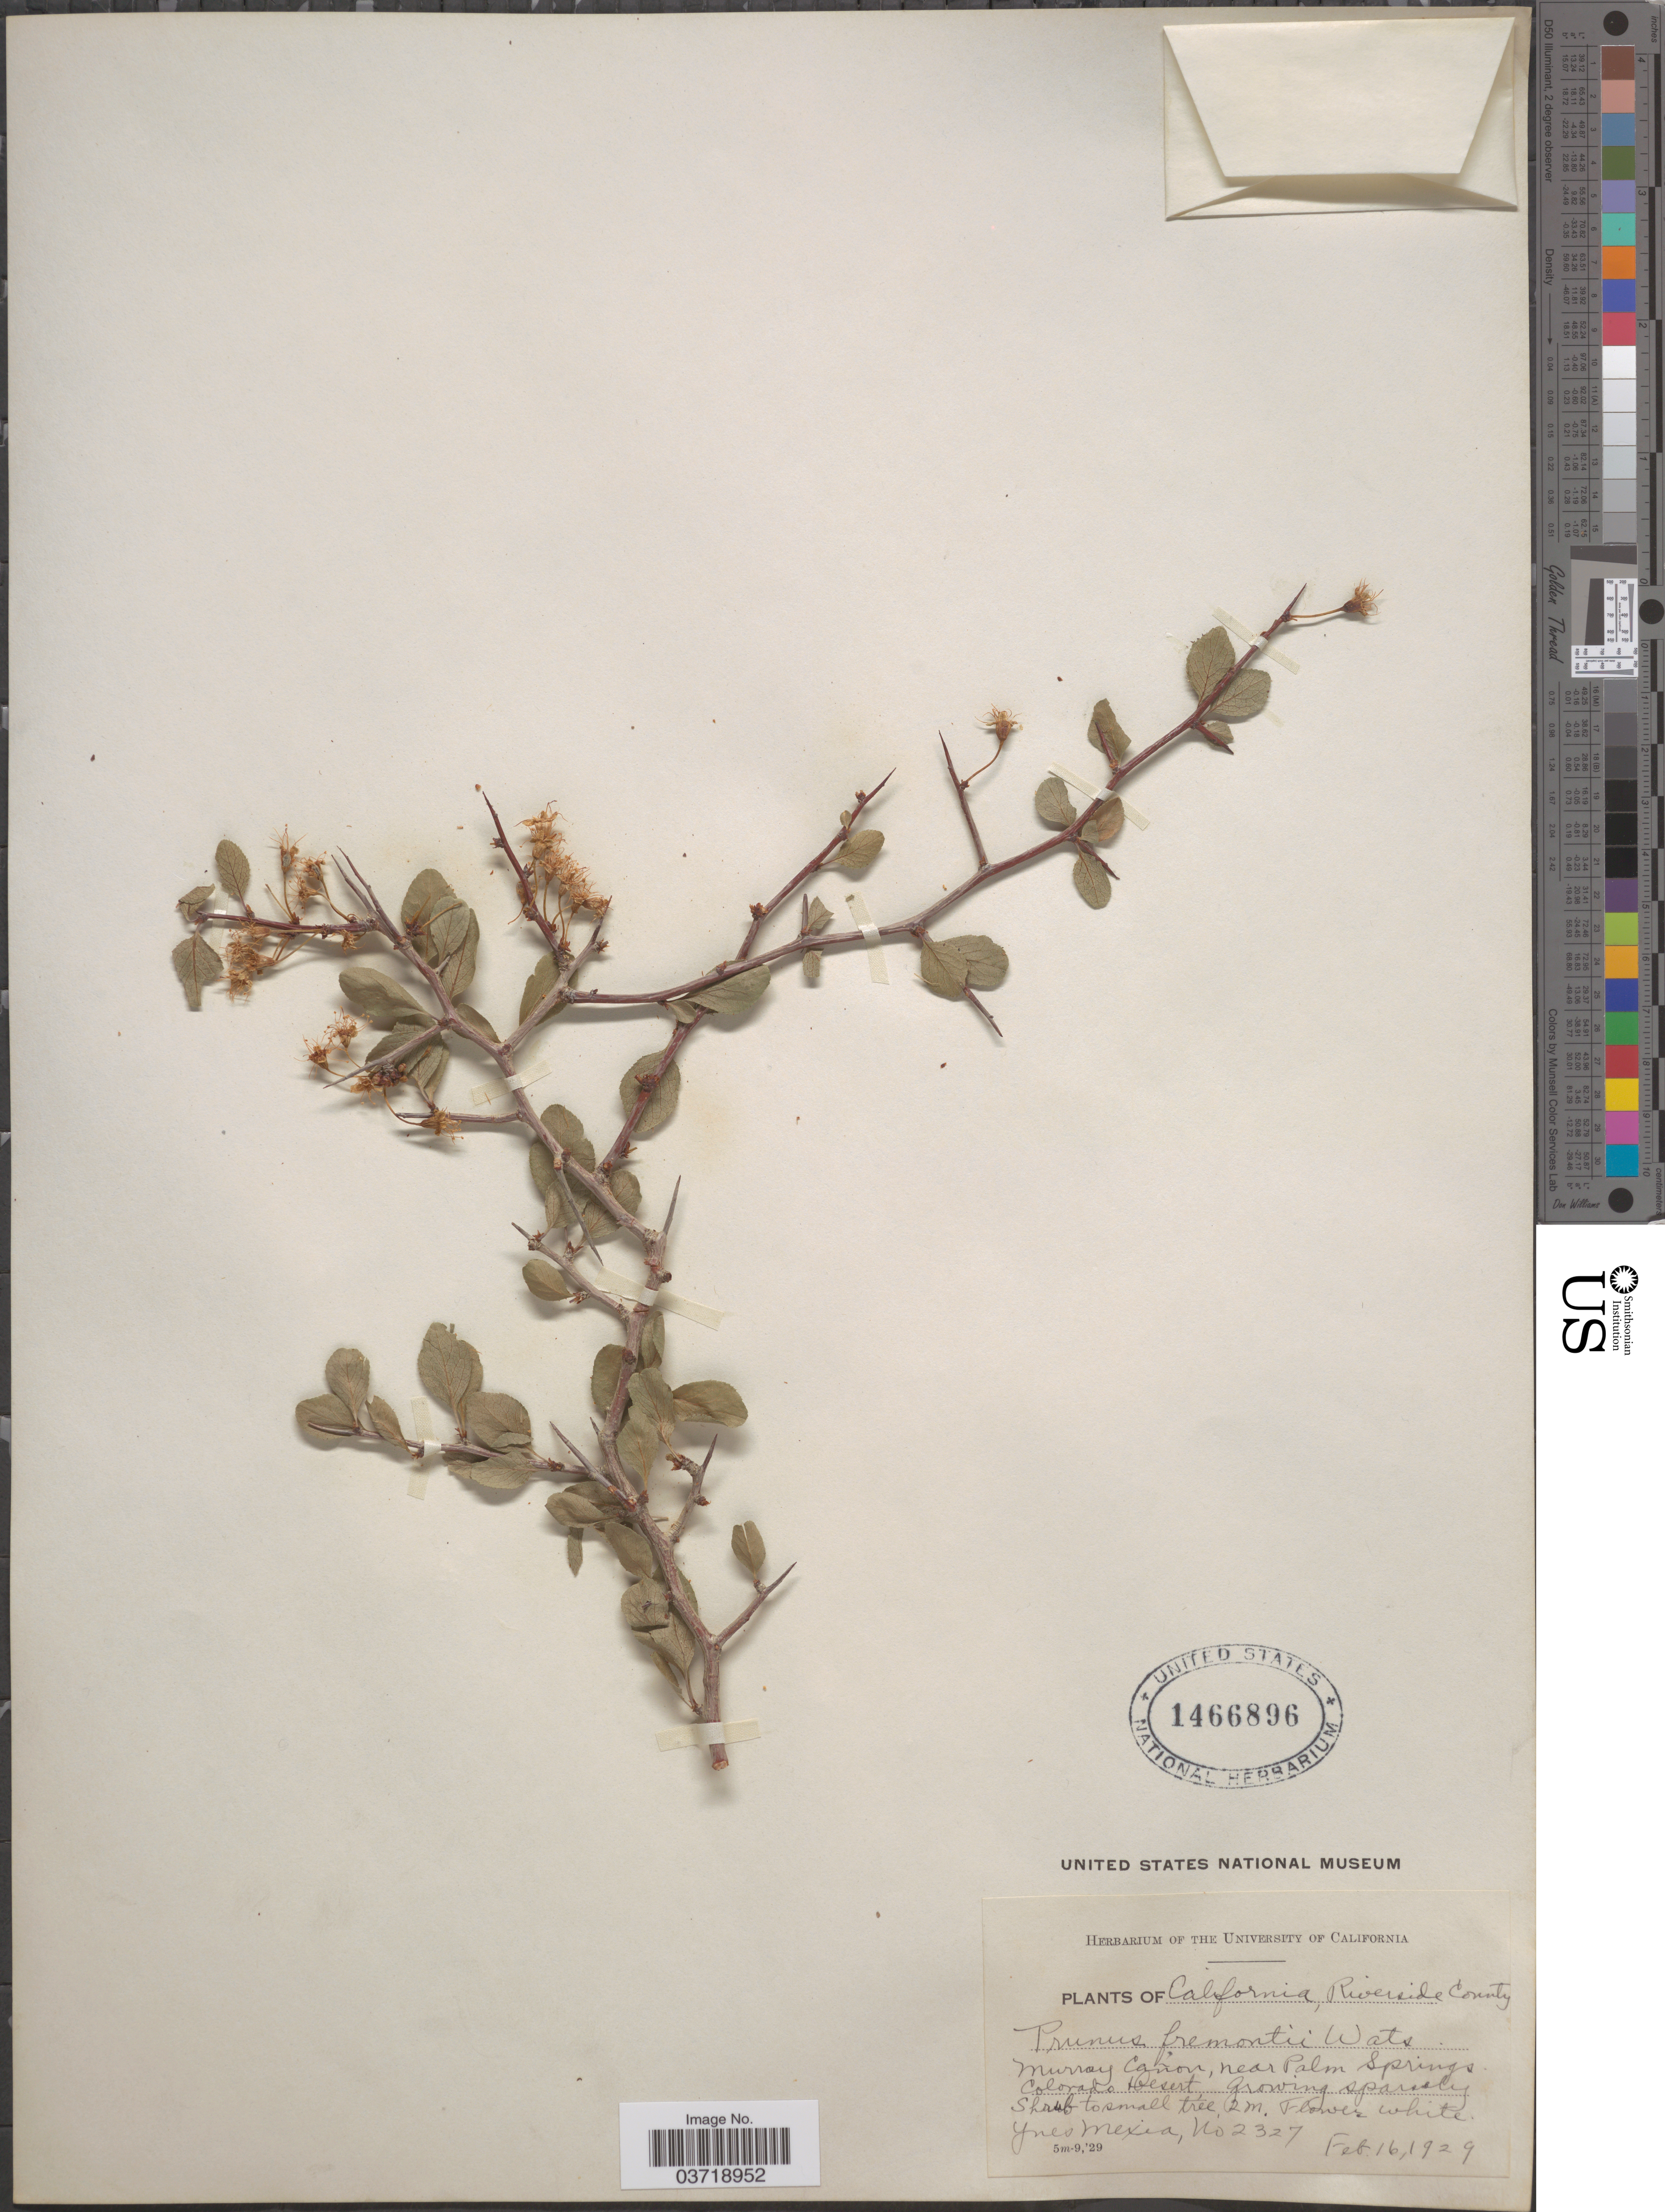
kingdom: Plantae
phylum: Tracheophyta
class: Magnoliopsida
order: Rosales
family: Rosaceae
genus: Prunus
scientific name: Prunus fremontii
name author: S. Watson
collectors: Y. Mexia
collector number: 2327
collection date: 1929-02-16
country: United States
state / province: California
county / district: Riverside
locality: Riverside County. Murray Cañon, near Palm Springs. Colorado Desert.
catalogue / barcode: US 1466896